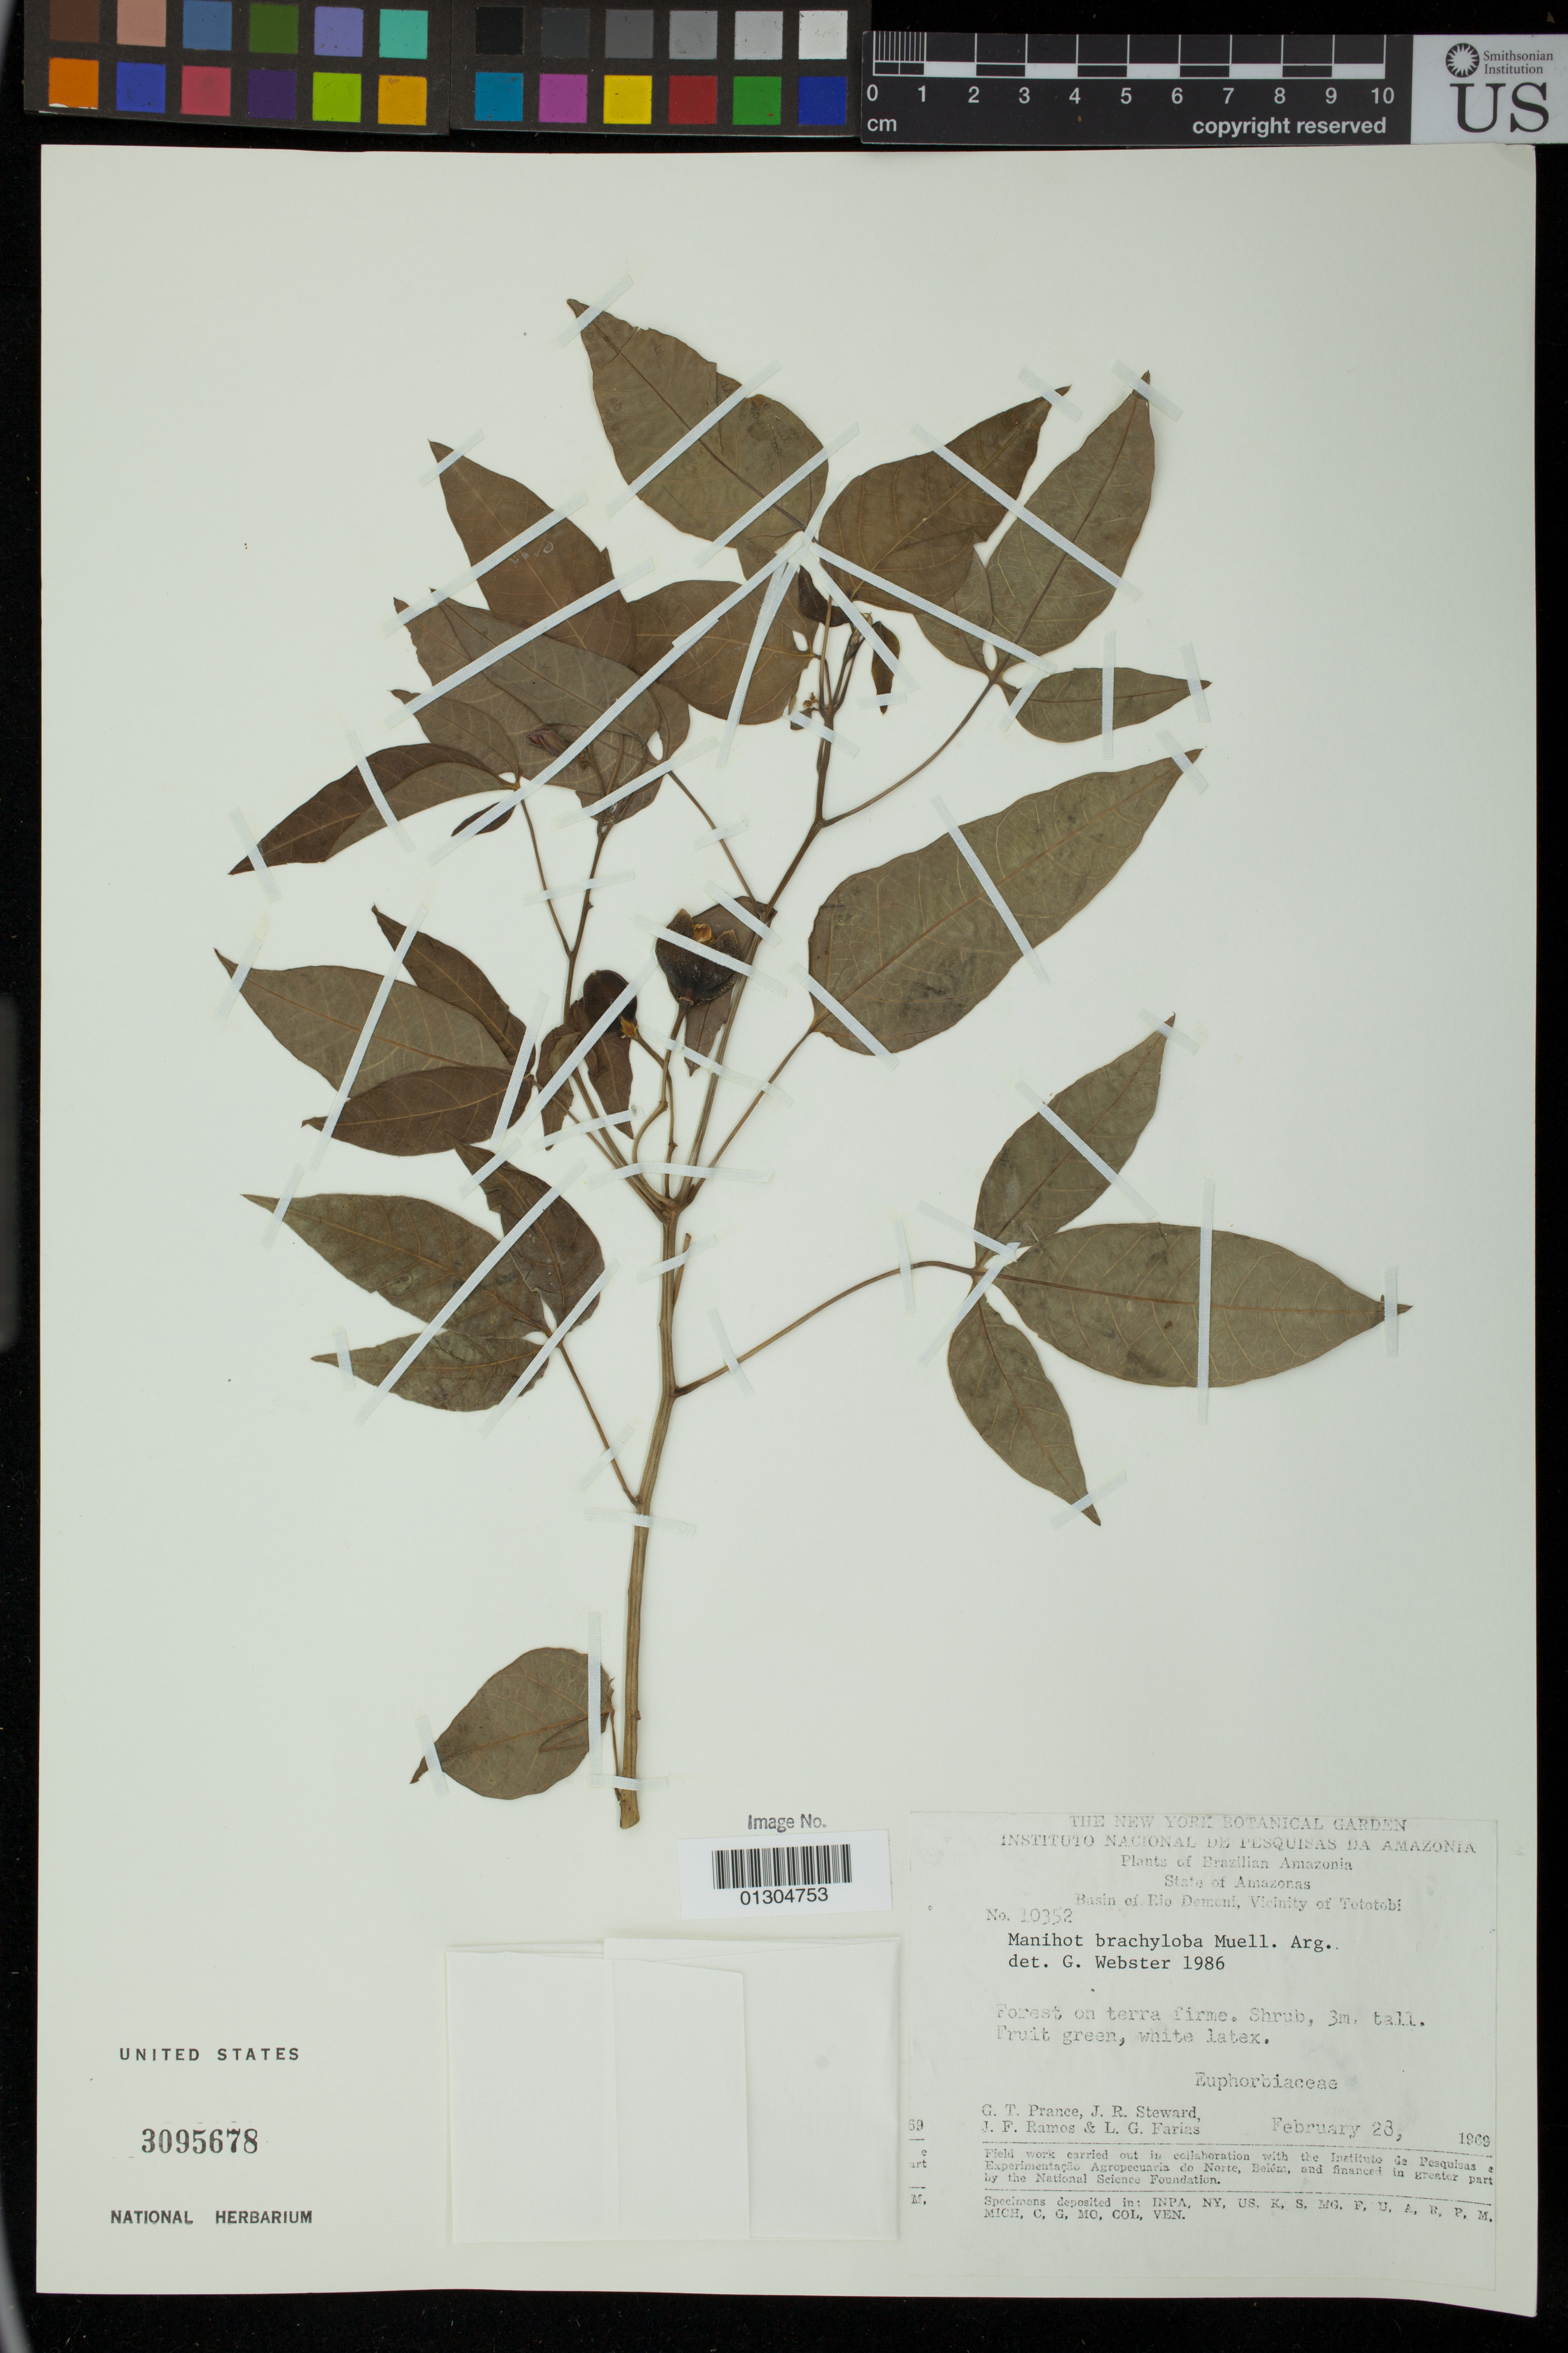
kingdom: Plantae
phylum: Tracheophyta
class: Magnoliopsida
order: Malpighiales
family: Euphorbiaceae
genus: Manihot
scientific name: Manihot brachyloba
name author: Müll. Arg.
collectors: G. T. Prance, J. R. Steward, J. F. Ramos & L. G. Farias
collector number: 10352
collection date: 1969-02-28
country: Brazil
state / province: Amazonas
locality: Basin of Rio Demeni, Vicinity of Tototobi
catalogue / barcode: US 3095678